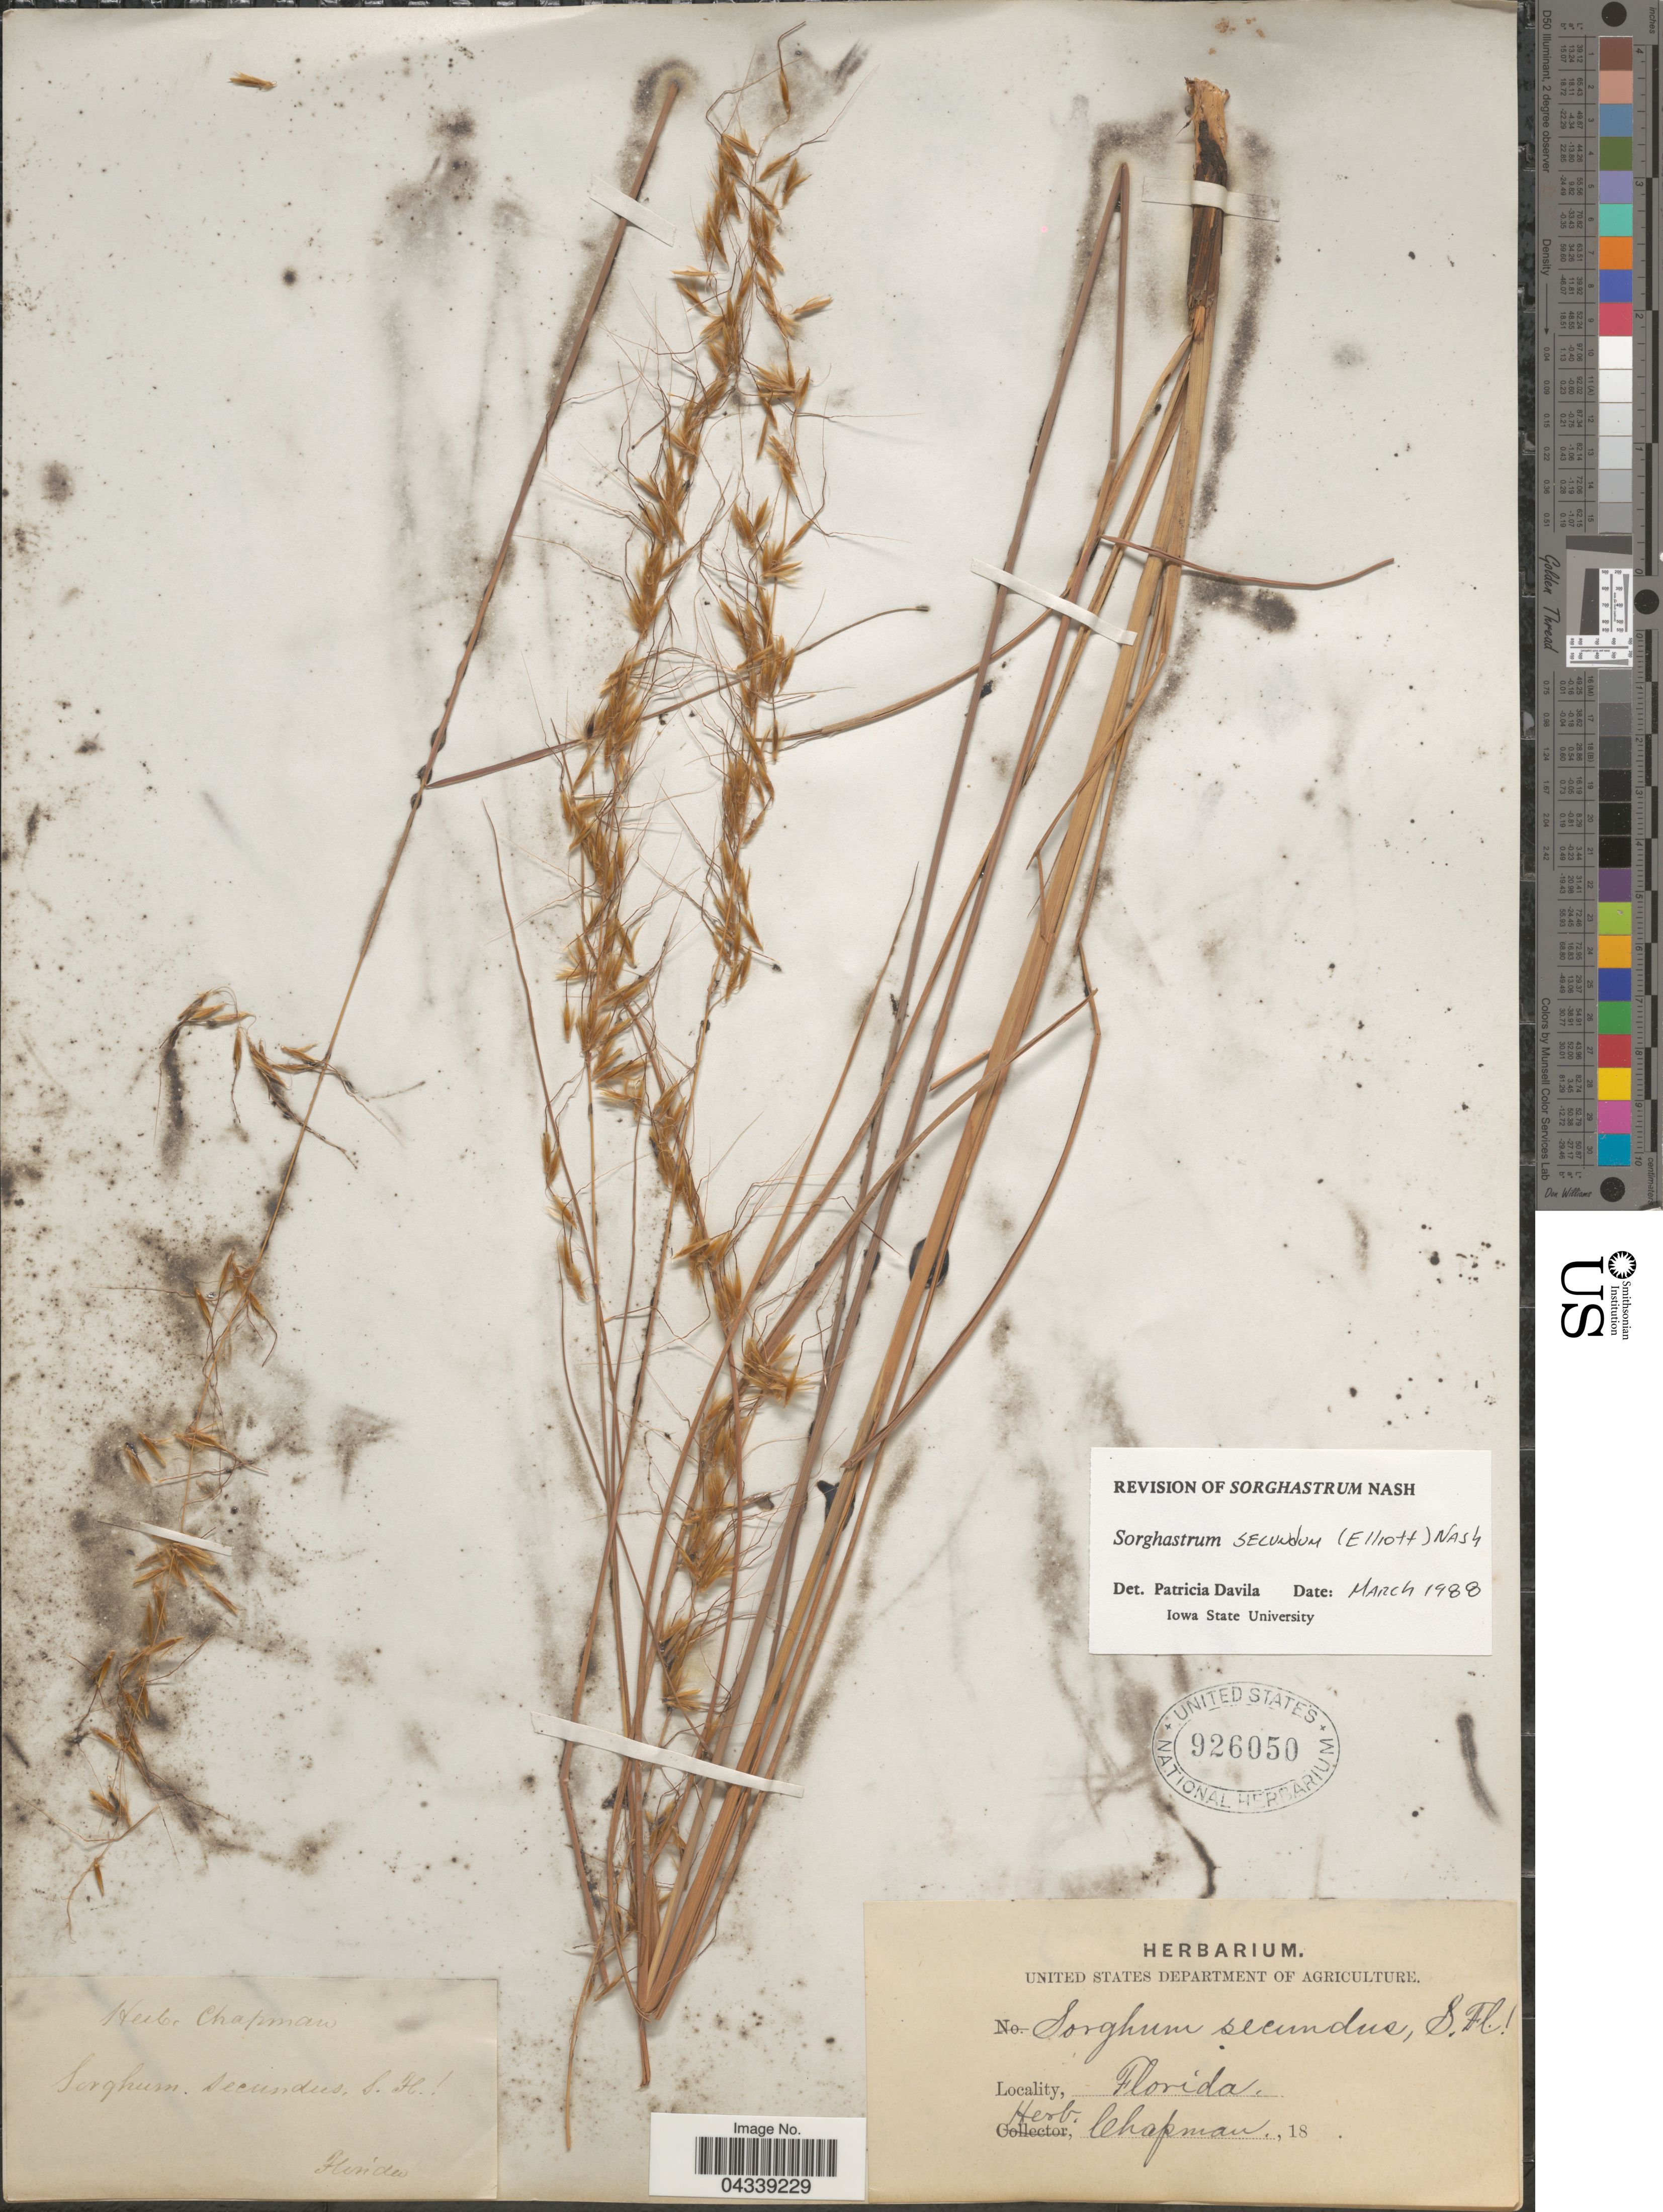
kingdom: Plantae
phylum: Tracheophyta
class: Liliopsida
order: Poales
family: Poaceae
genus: Sorghastrum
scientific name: Sorghastrum secundum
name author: (Elliott) Nash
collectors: ex herb. Chapman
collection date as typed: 18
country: United States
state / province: Florida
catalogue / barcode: US 926050